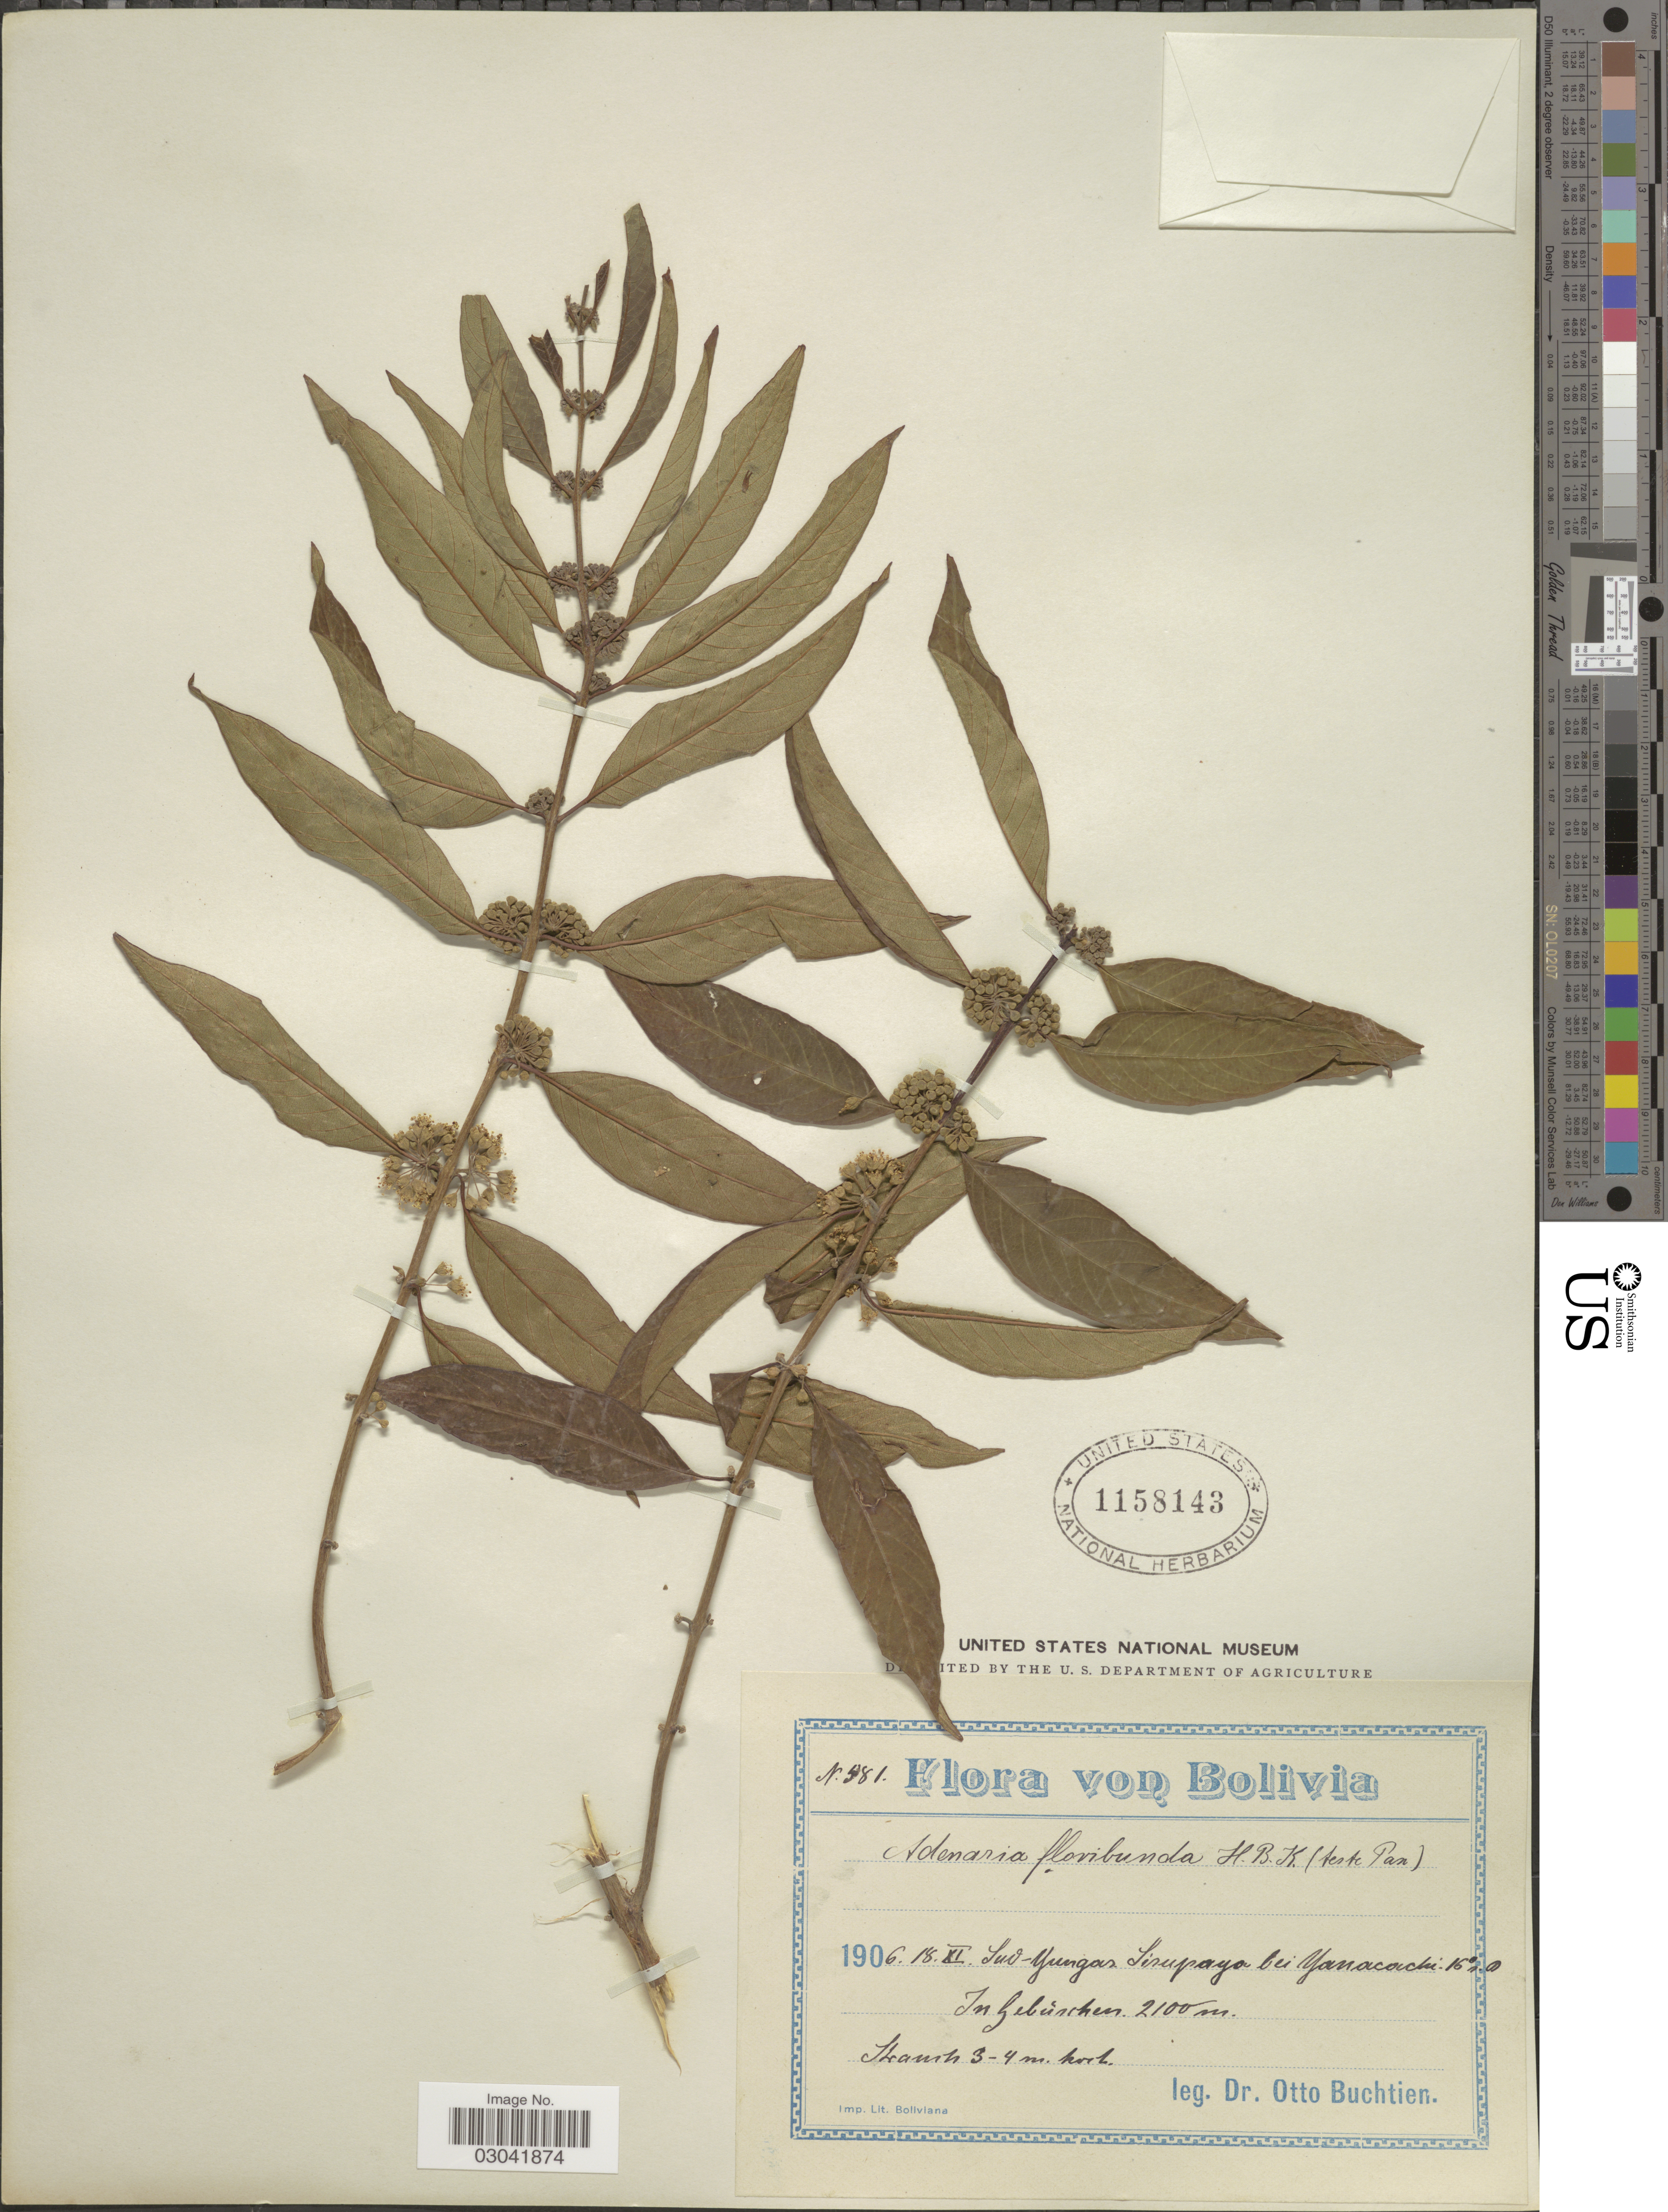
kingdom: Plantae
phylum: Tracheophyta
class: Magnoliopsida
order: Myrtales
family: Lythraceae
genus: Adenaria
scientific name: Adenaria floribunda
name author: Kunth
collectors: O. Buchtien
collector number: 981*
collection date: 1906-11-18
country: Bolivia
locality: Sud-Yungas Sirapaya bei Yanacachi 16°s. Br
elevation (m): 2100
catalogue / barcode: US 1158143